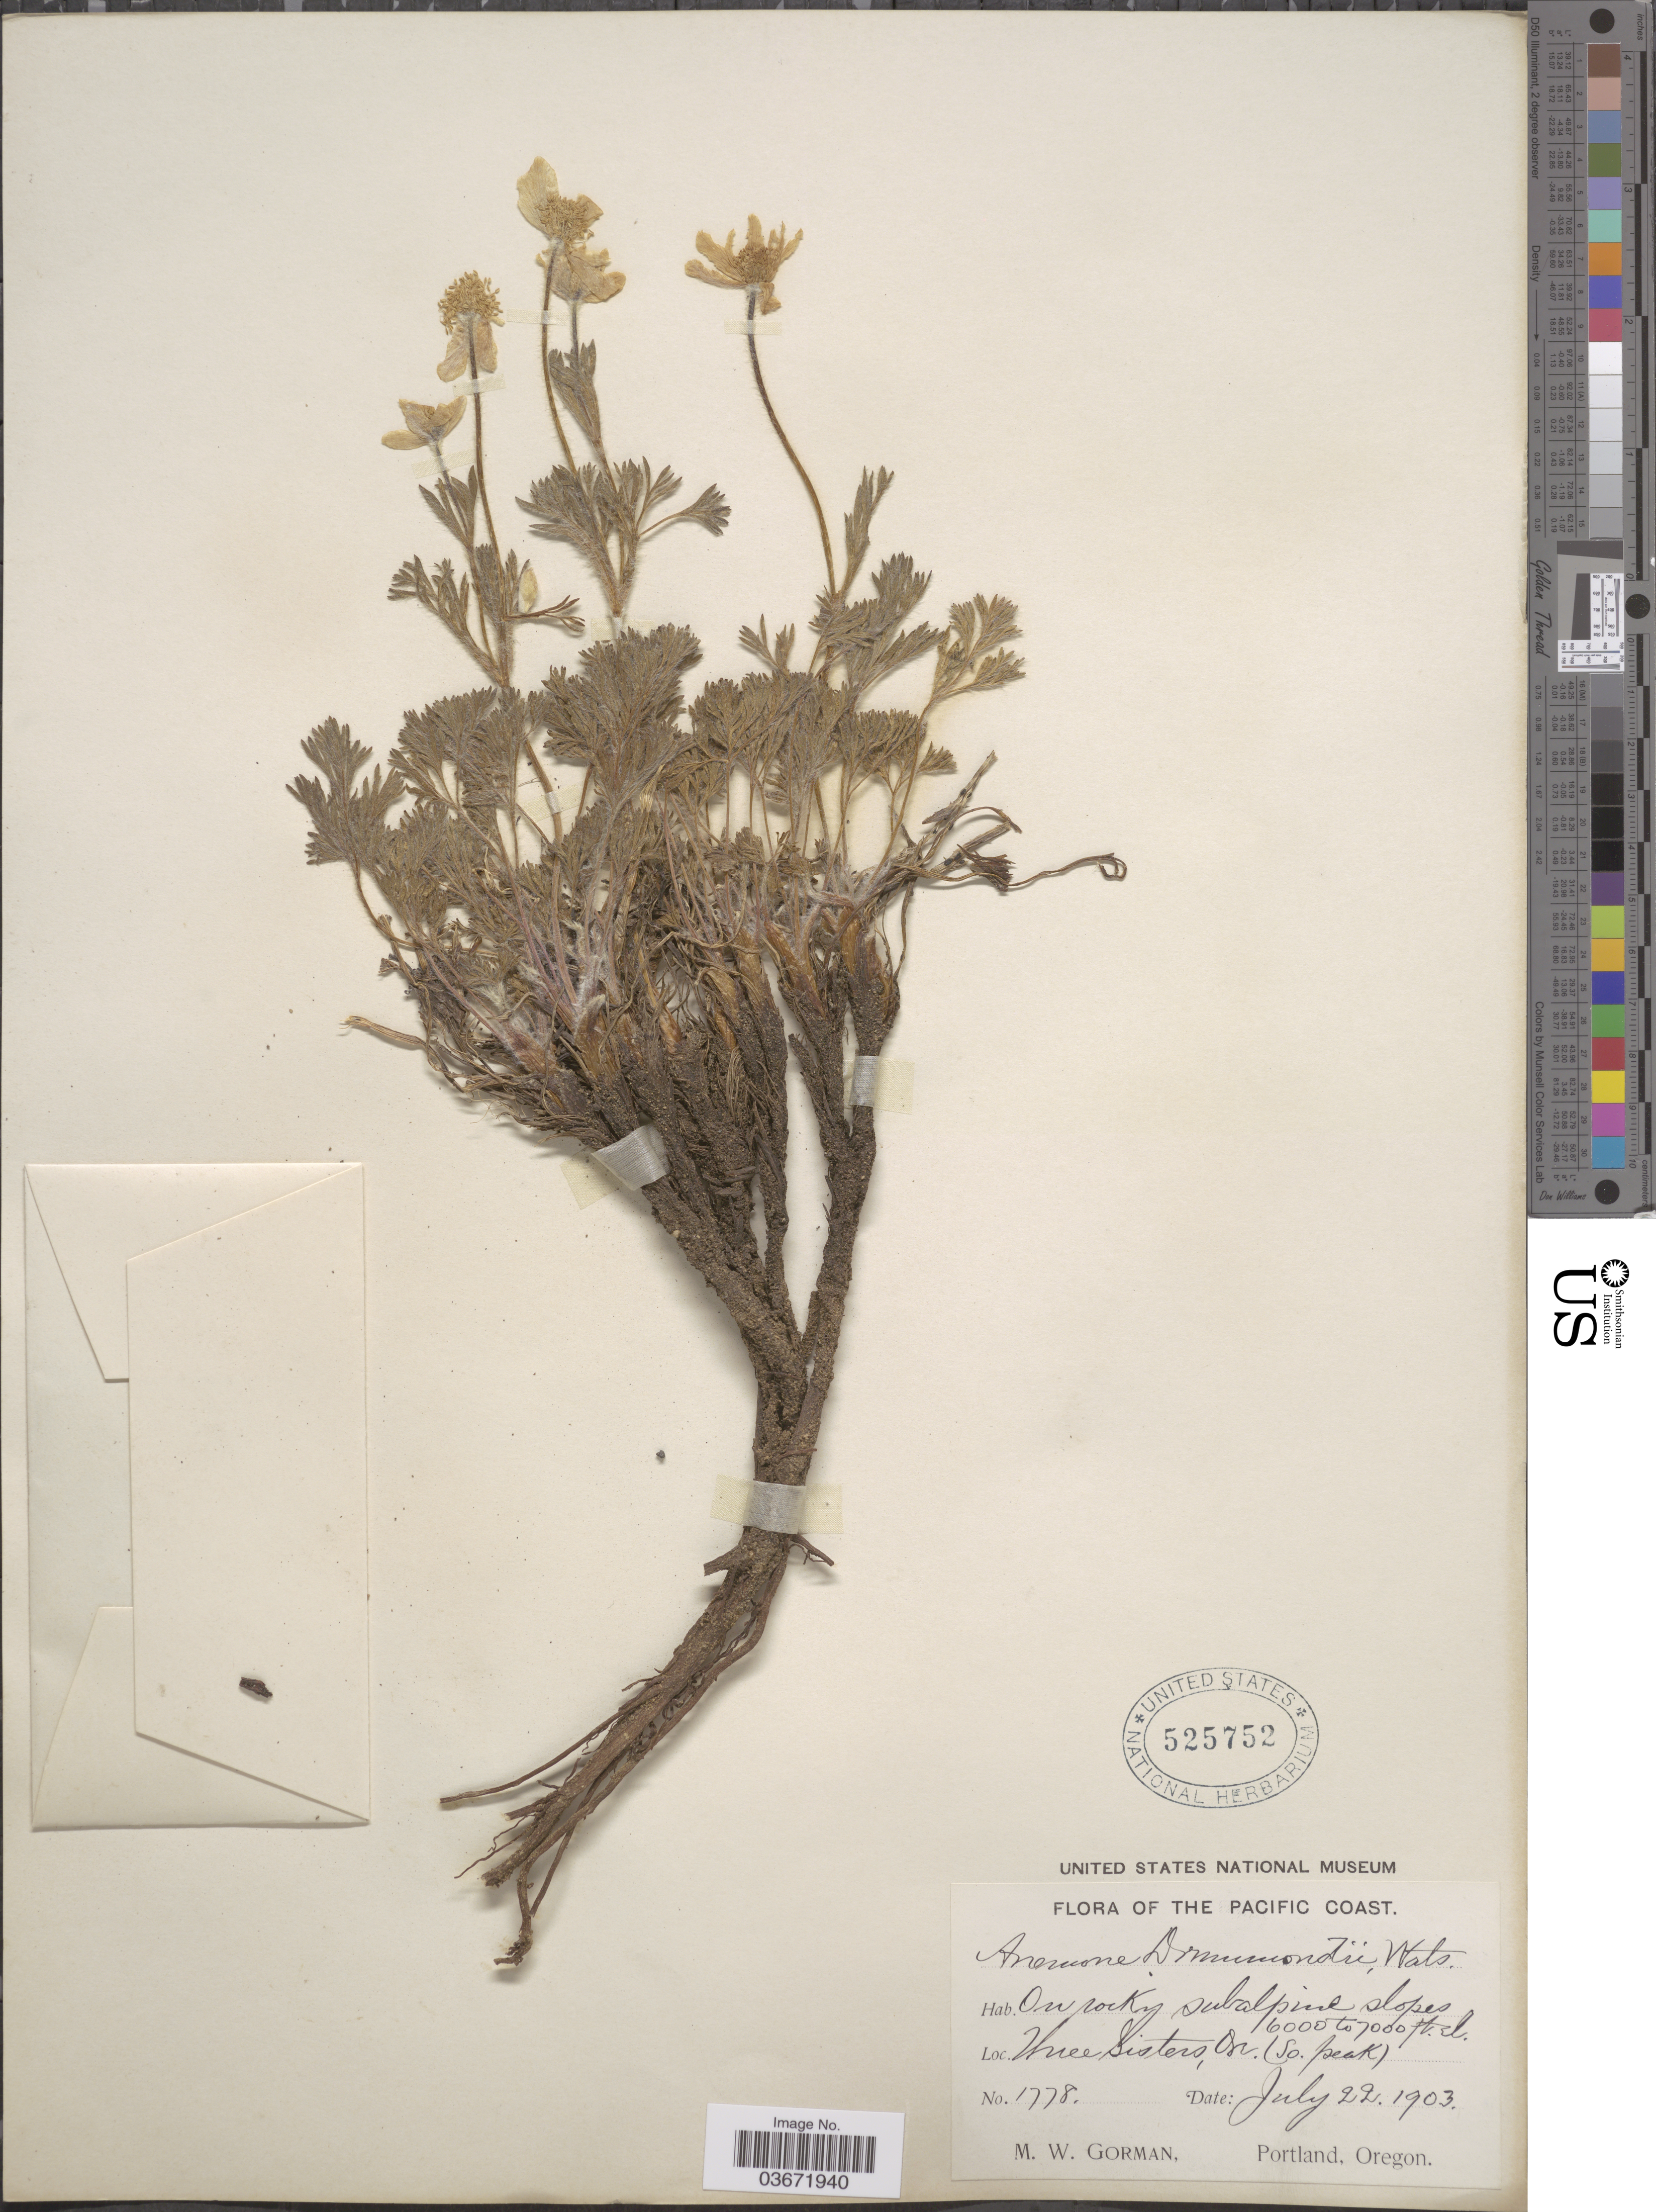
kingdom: Plantae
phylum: Tracheophyta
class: Magnoliopsida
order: Ranunculales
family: Ranunculaceae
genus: Anemone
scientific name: Anemone drummondii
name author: S. Watson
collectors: M. W. Gorman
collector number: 1778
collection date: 1903-07-22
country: United States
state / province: Oregon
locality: The Pacific Coast. On rocky subalpine slopes. Three Sisters, Ore. (So. peak).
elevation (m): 1829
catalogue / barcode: US 525752